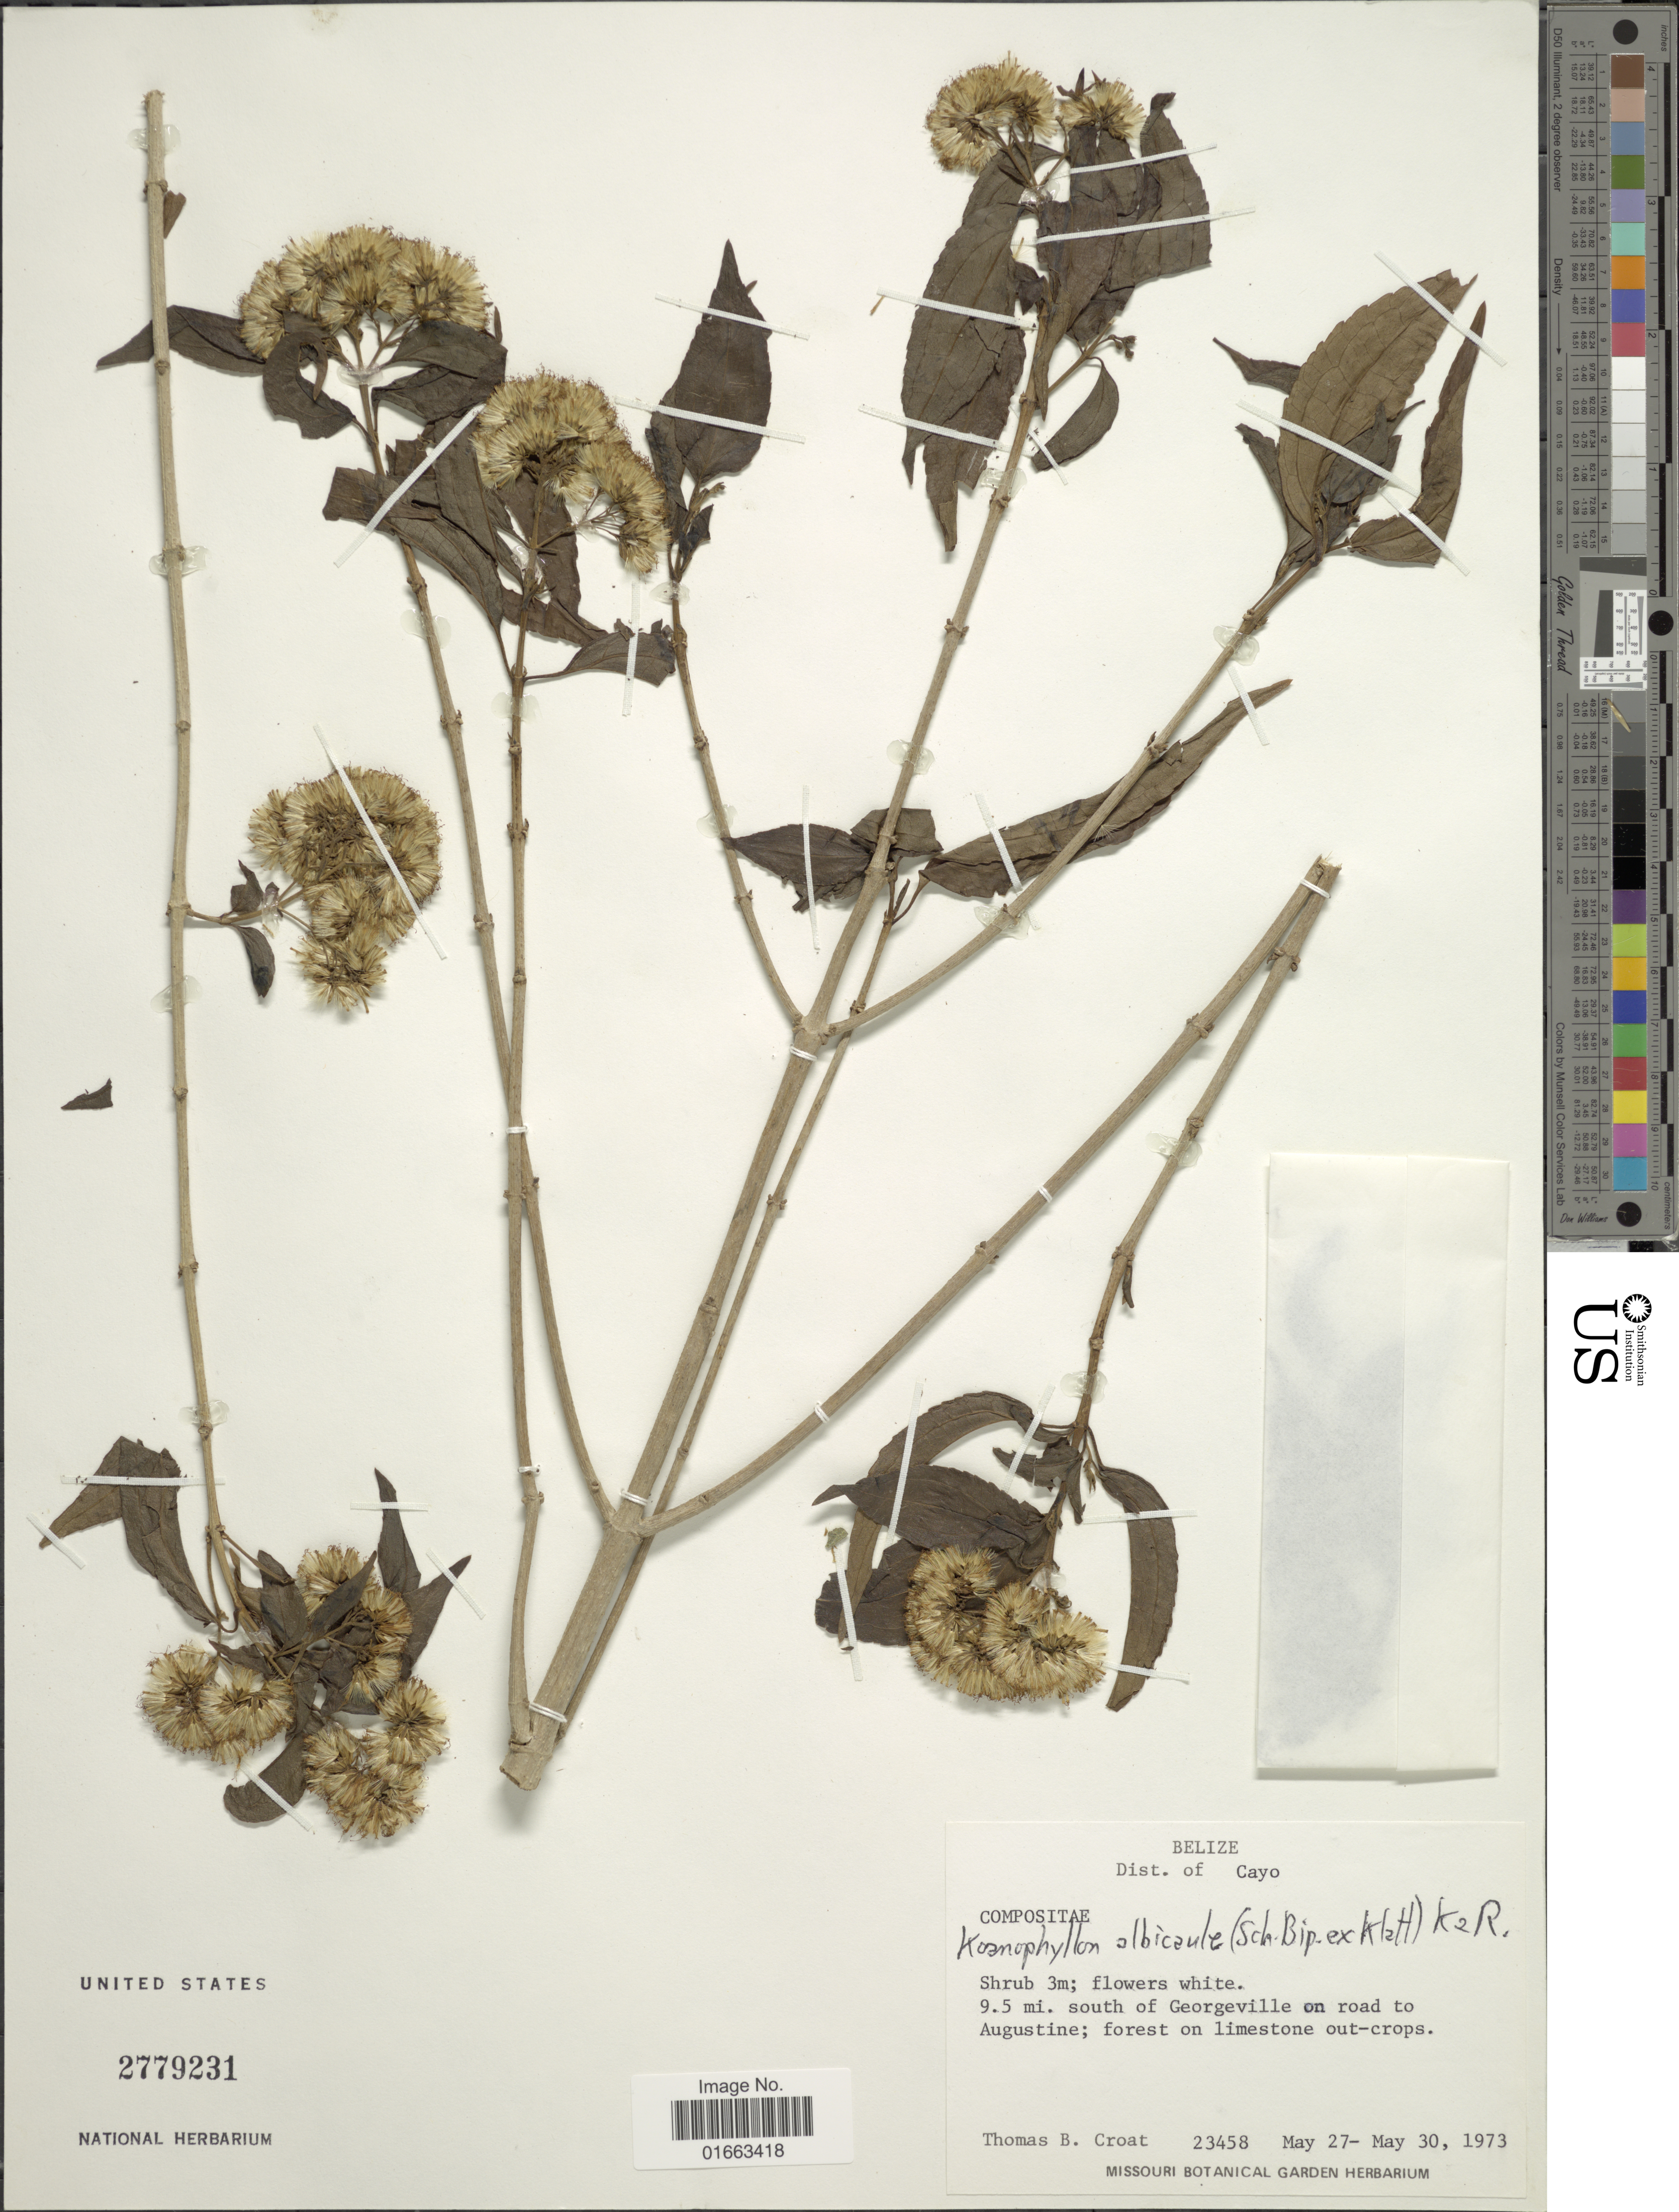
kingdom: Plantae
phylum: Tracheophyta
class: Magnoliopsida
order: Asterales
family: Asteraceae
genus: Koanophyllon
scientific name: Koanophyllon albicaule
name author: (Sch. Bip. ex Klatt) R.M. King & H. Rob.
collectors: T. B. Croat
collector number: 23458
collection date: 1973-05-27/1973-05-30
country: Belize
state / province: Cayo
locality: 9.5 mi. south of Georgeville on road to Augustine; forest on limestone out-crops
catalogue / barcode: US 2779231